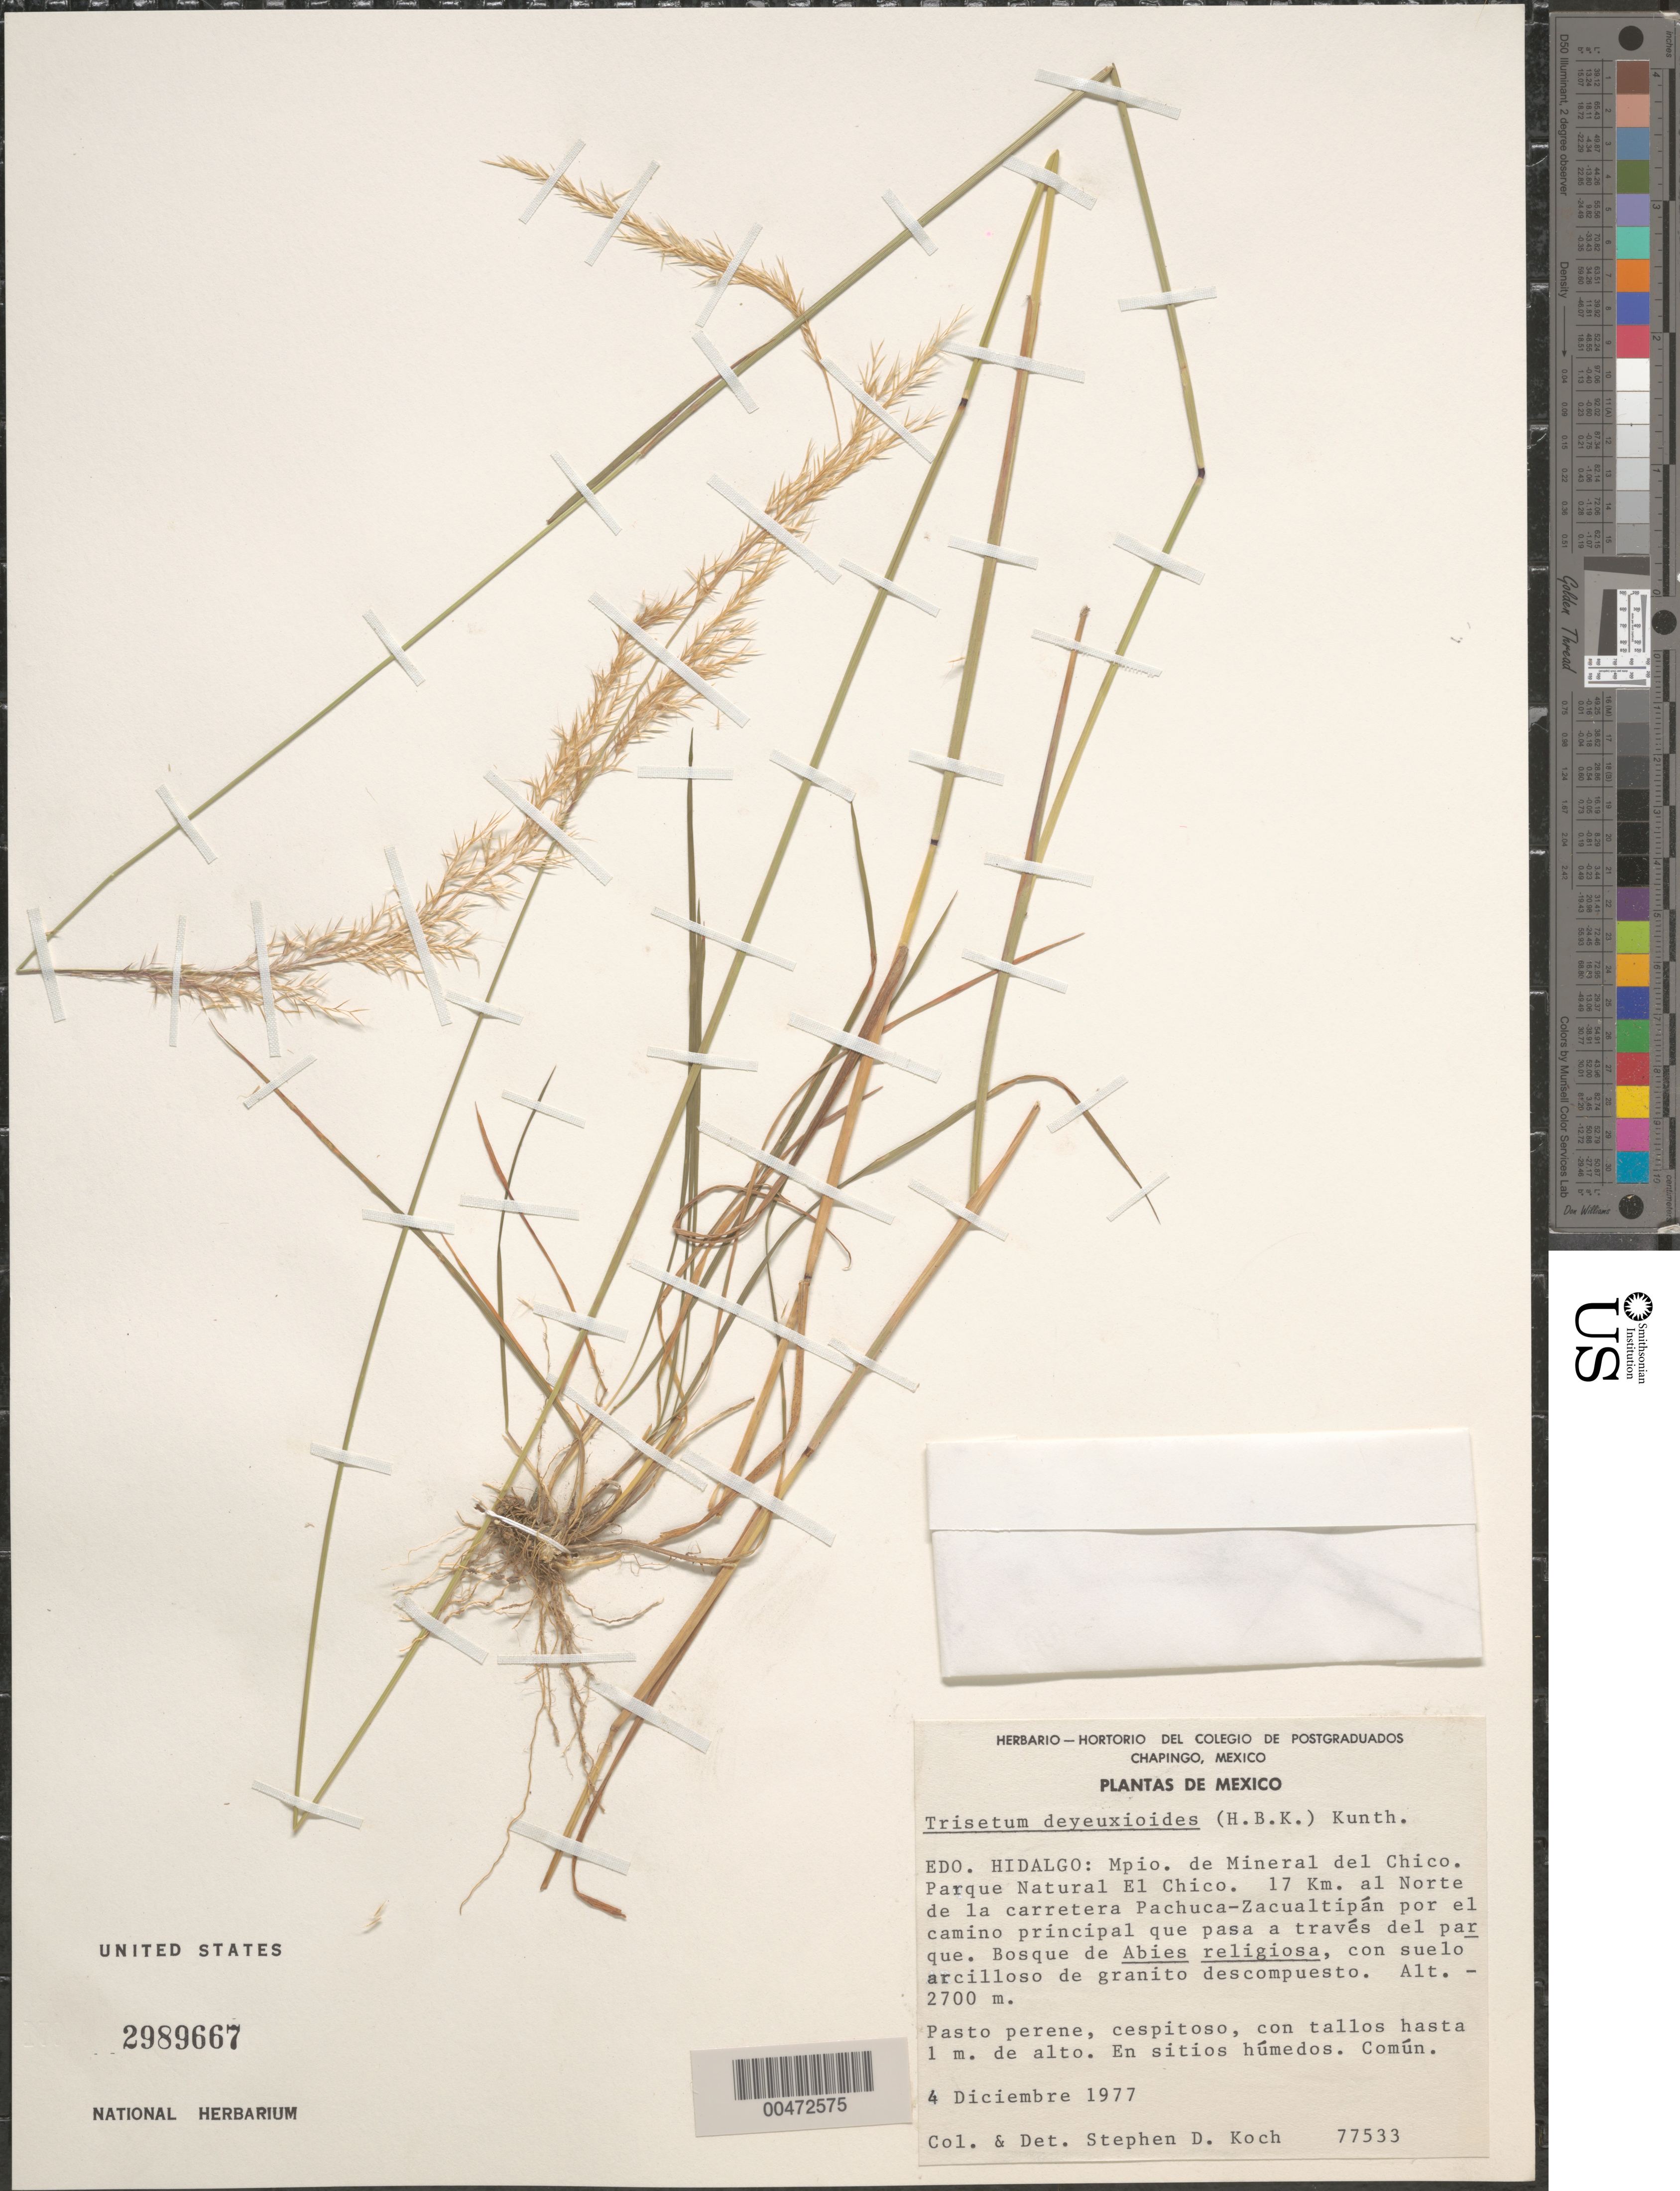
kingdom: Plantae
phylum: Tracheophyta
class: Liliopsida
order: Poales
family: Poaceae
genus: Trisetum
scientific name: Trisetum deyeuxioides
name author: (Kunth) Kunth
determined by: Koch, S. D.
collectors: S. D. Koch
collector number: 77533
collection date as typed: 4 Dec 1977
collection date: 1977-12-04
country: Mexico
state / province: Hidalgo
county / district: Mineral del Chico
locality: Parque Natural El Chico, 17 km N of Pachuca - Zacualtipán Hwy by the principal rd that goes through the park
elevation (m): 2700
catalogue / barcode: US 2989667